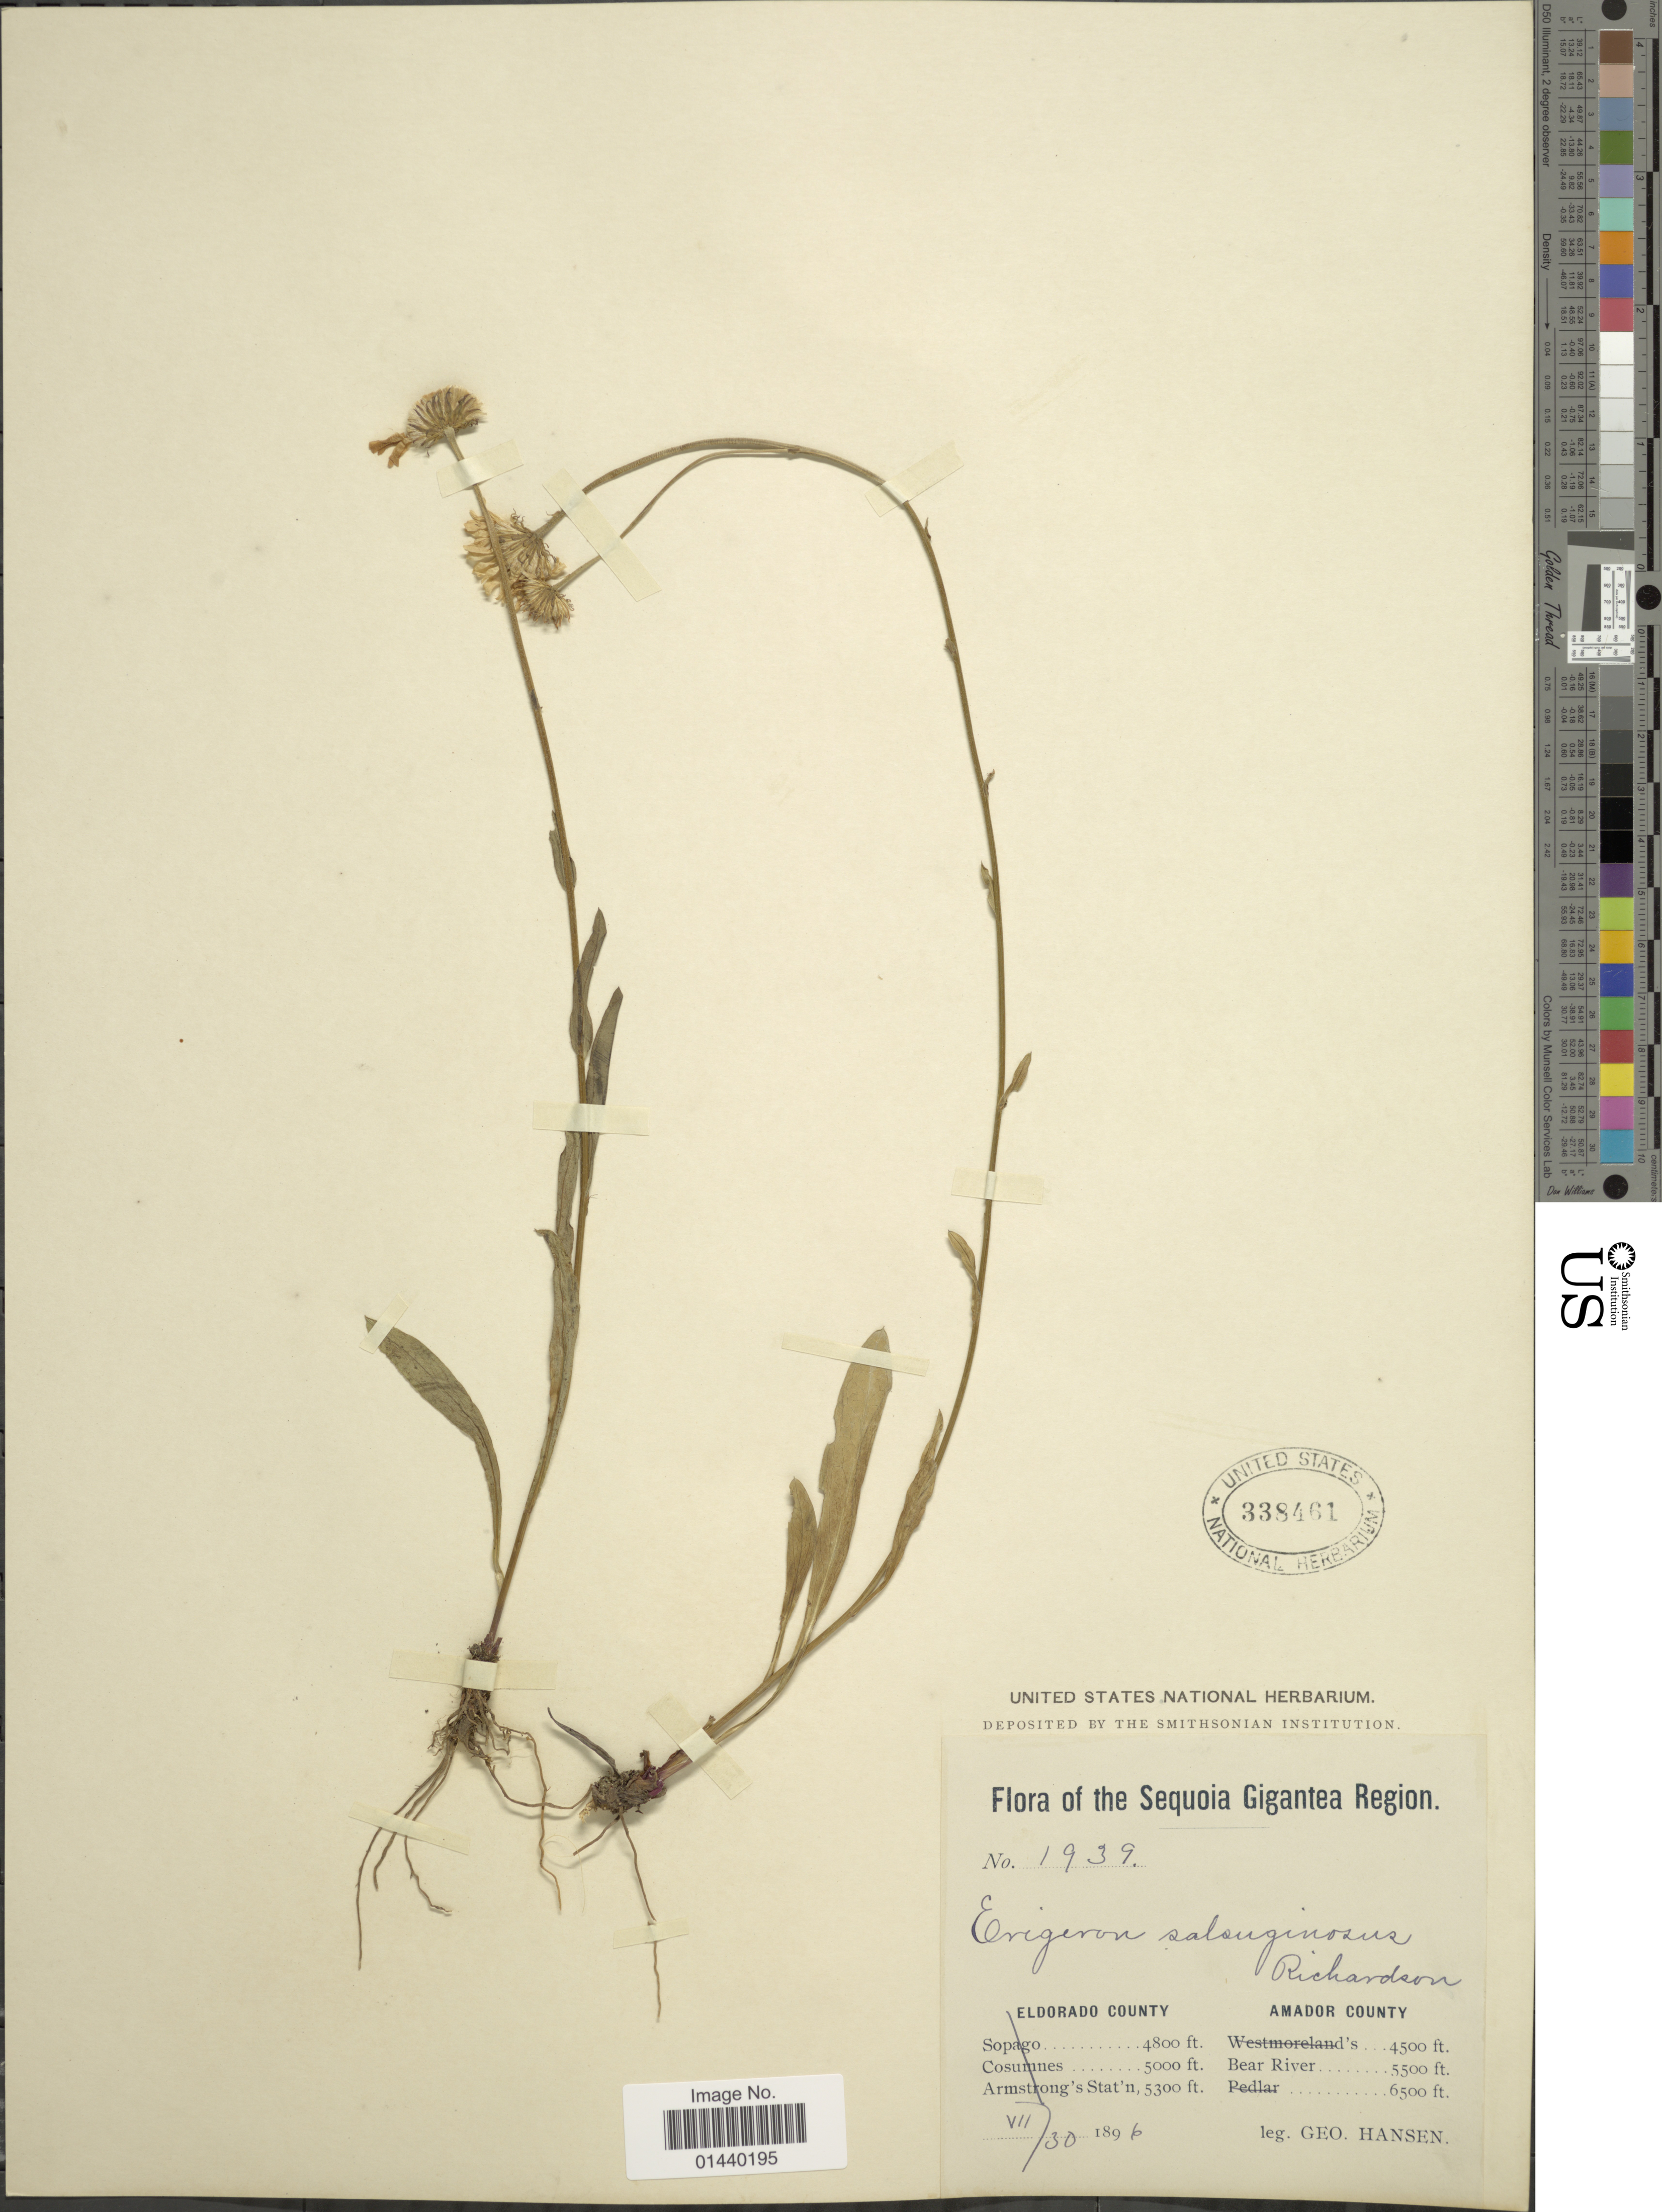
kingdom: Plantae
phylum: Tracheophyta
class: Magnoliopsida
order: Asterales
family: Asteraceae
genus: Erigeron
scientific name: Erigeron salsuginosus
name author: (Richardson ex R. Br.) A. Gray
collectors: G. Hansen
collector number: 1939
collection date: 1896-07-30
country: United States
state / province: California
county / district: El Dorado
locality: The Sequoia Gigantea Region. Eldorado County. Amador County. Bear River.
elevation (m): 1676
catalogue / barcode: US 338461